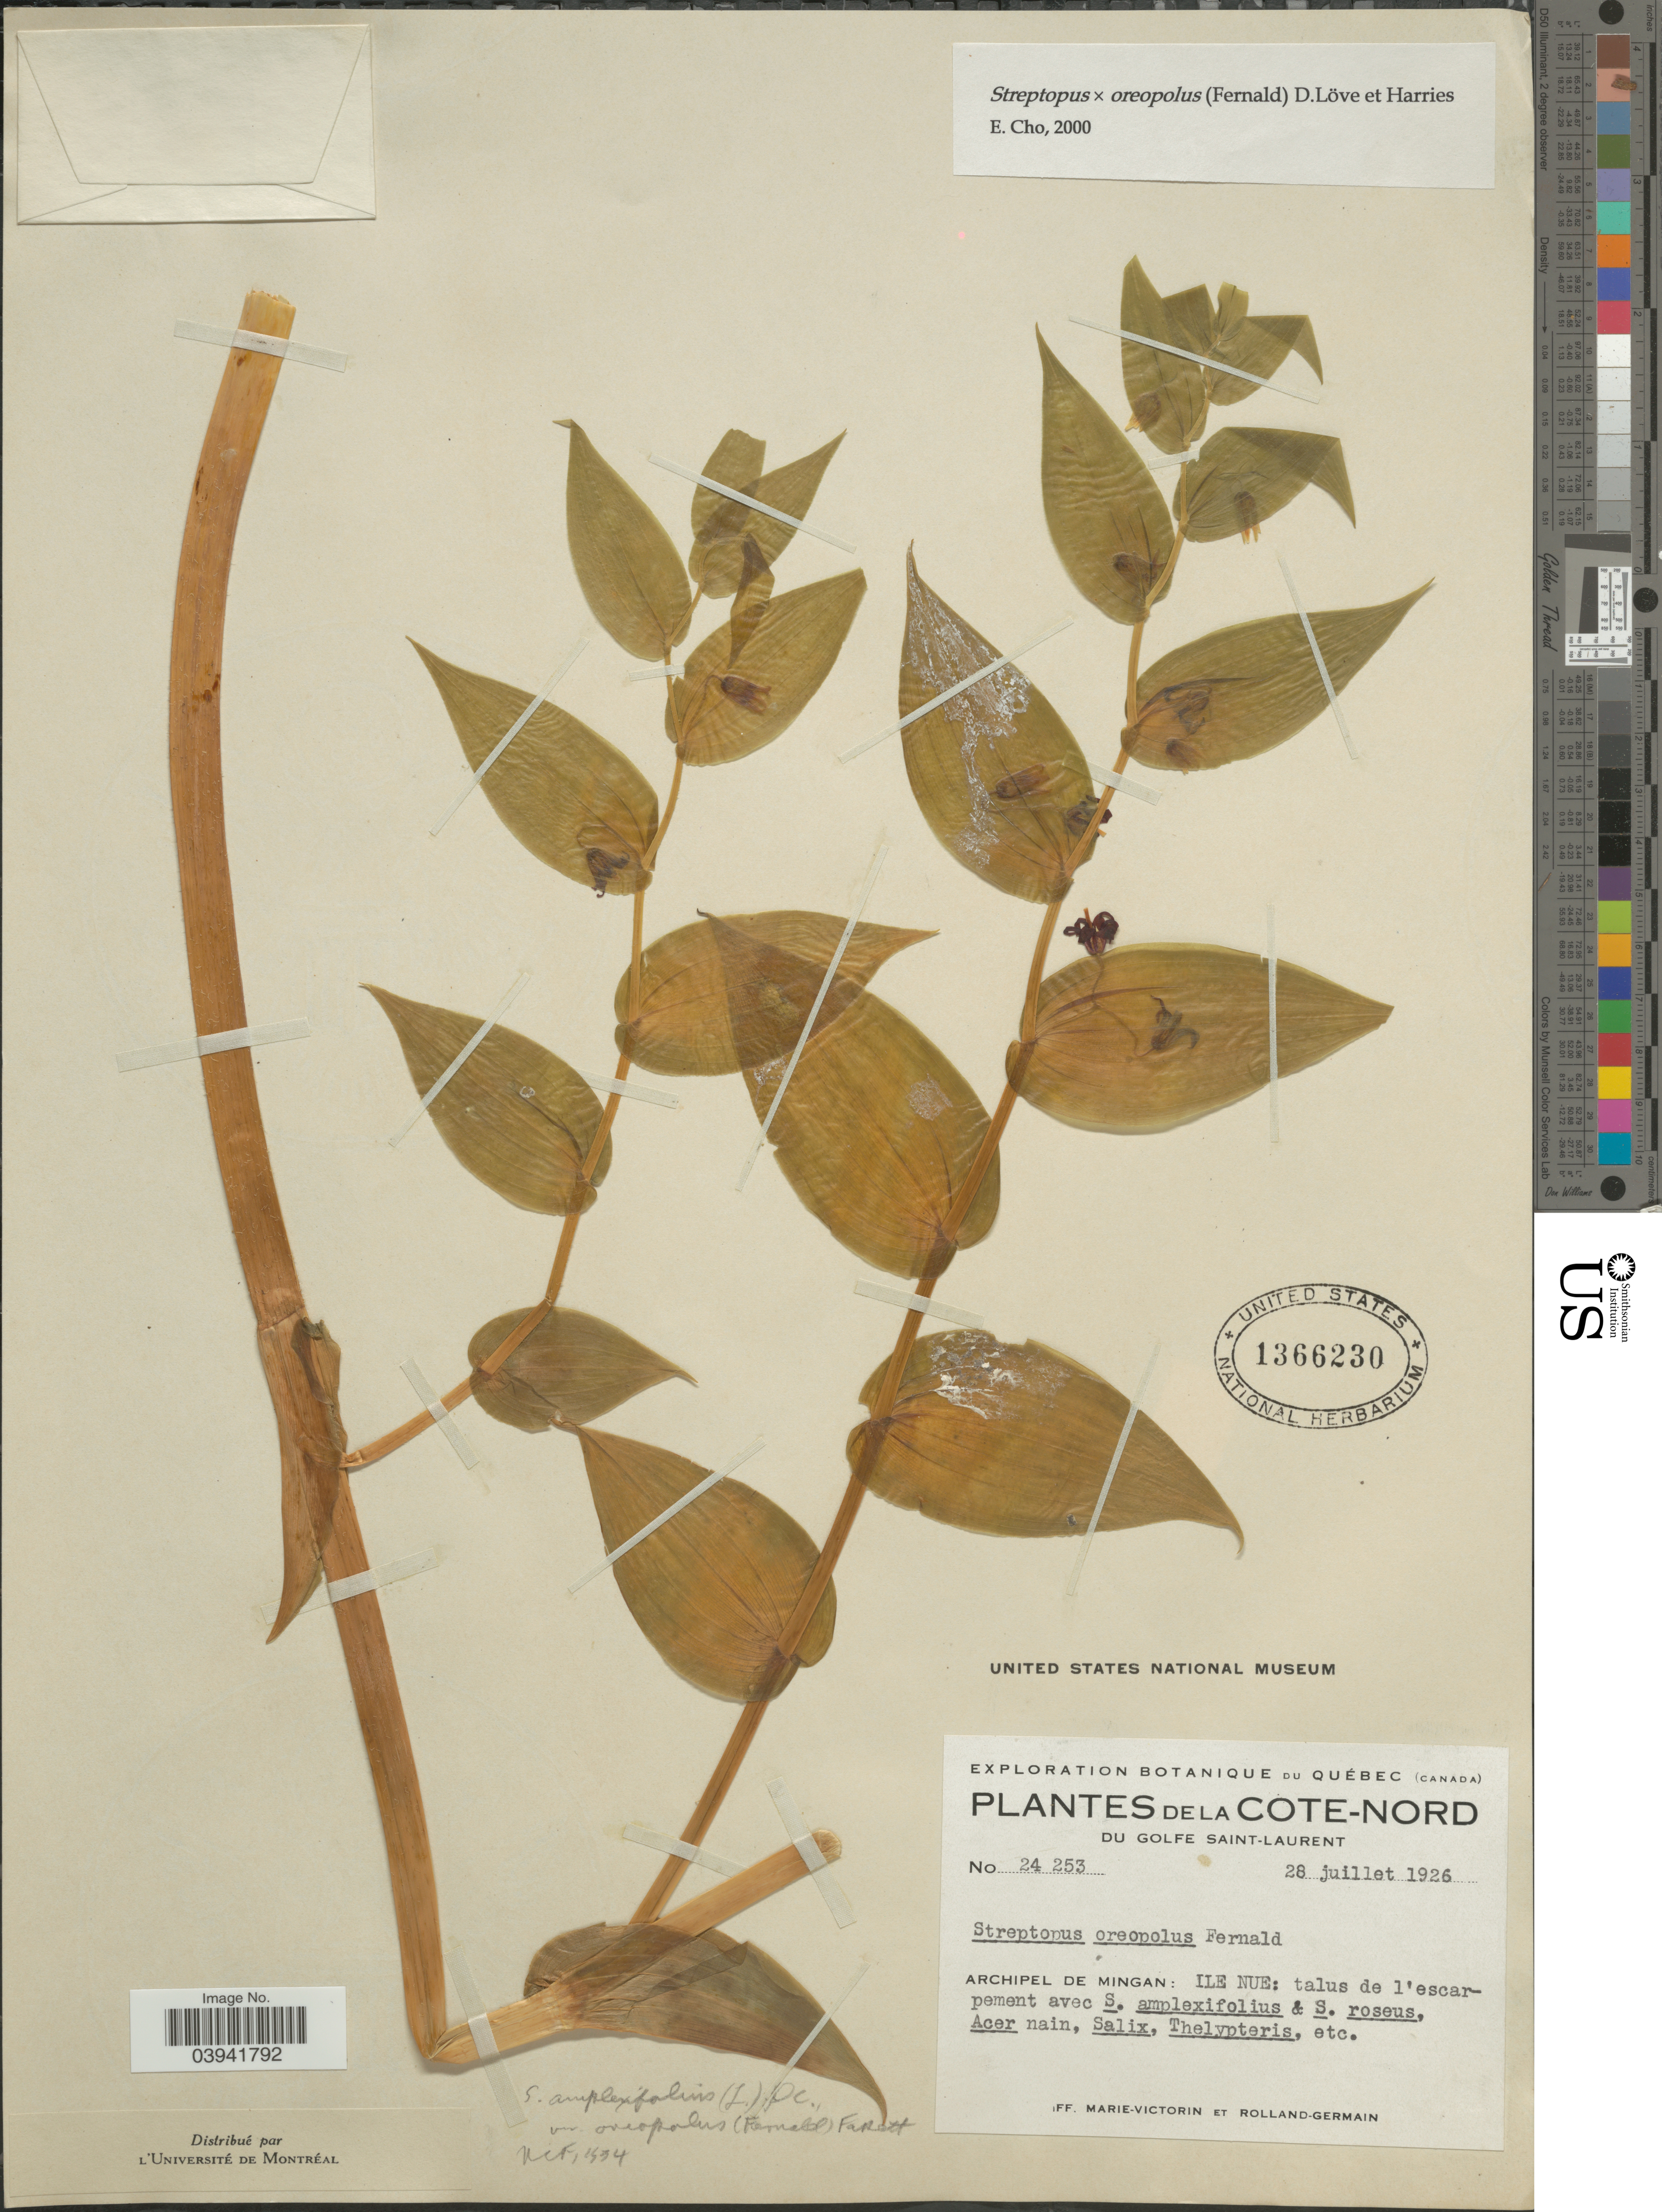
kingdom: Plantae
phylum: Tracheophyta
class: Liliopsida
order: Liliales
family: Liliaceae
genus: Streptopus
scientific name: Streptopus x oreopolus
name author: Fernald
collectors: F. Marie-Victorin & Rolland-Germain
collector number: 24253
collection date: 1926-07-28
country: Canada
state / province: Quebec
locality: La Cote-Nord du golfe Saint-Laurent. Archipel de Mingan: Ile Nue.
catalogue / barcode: US 1366230